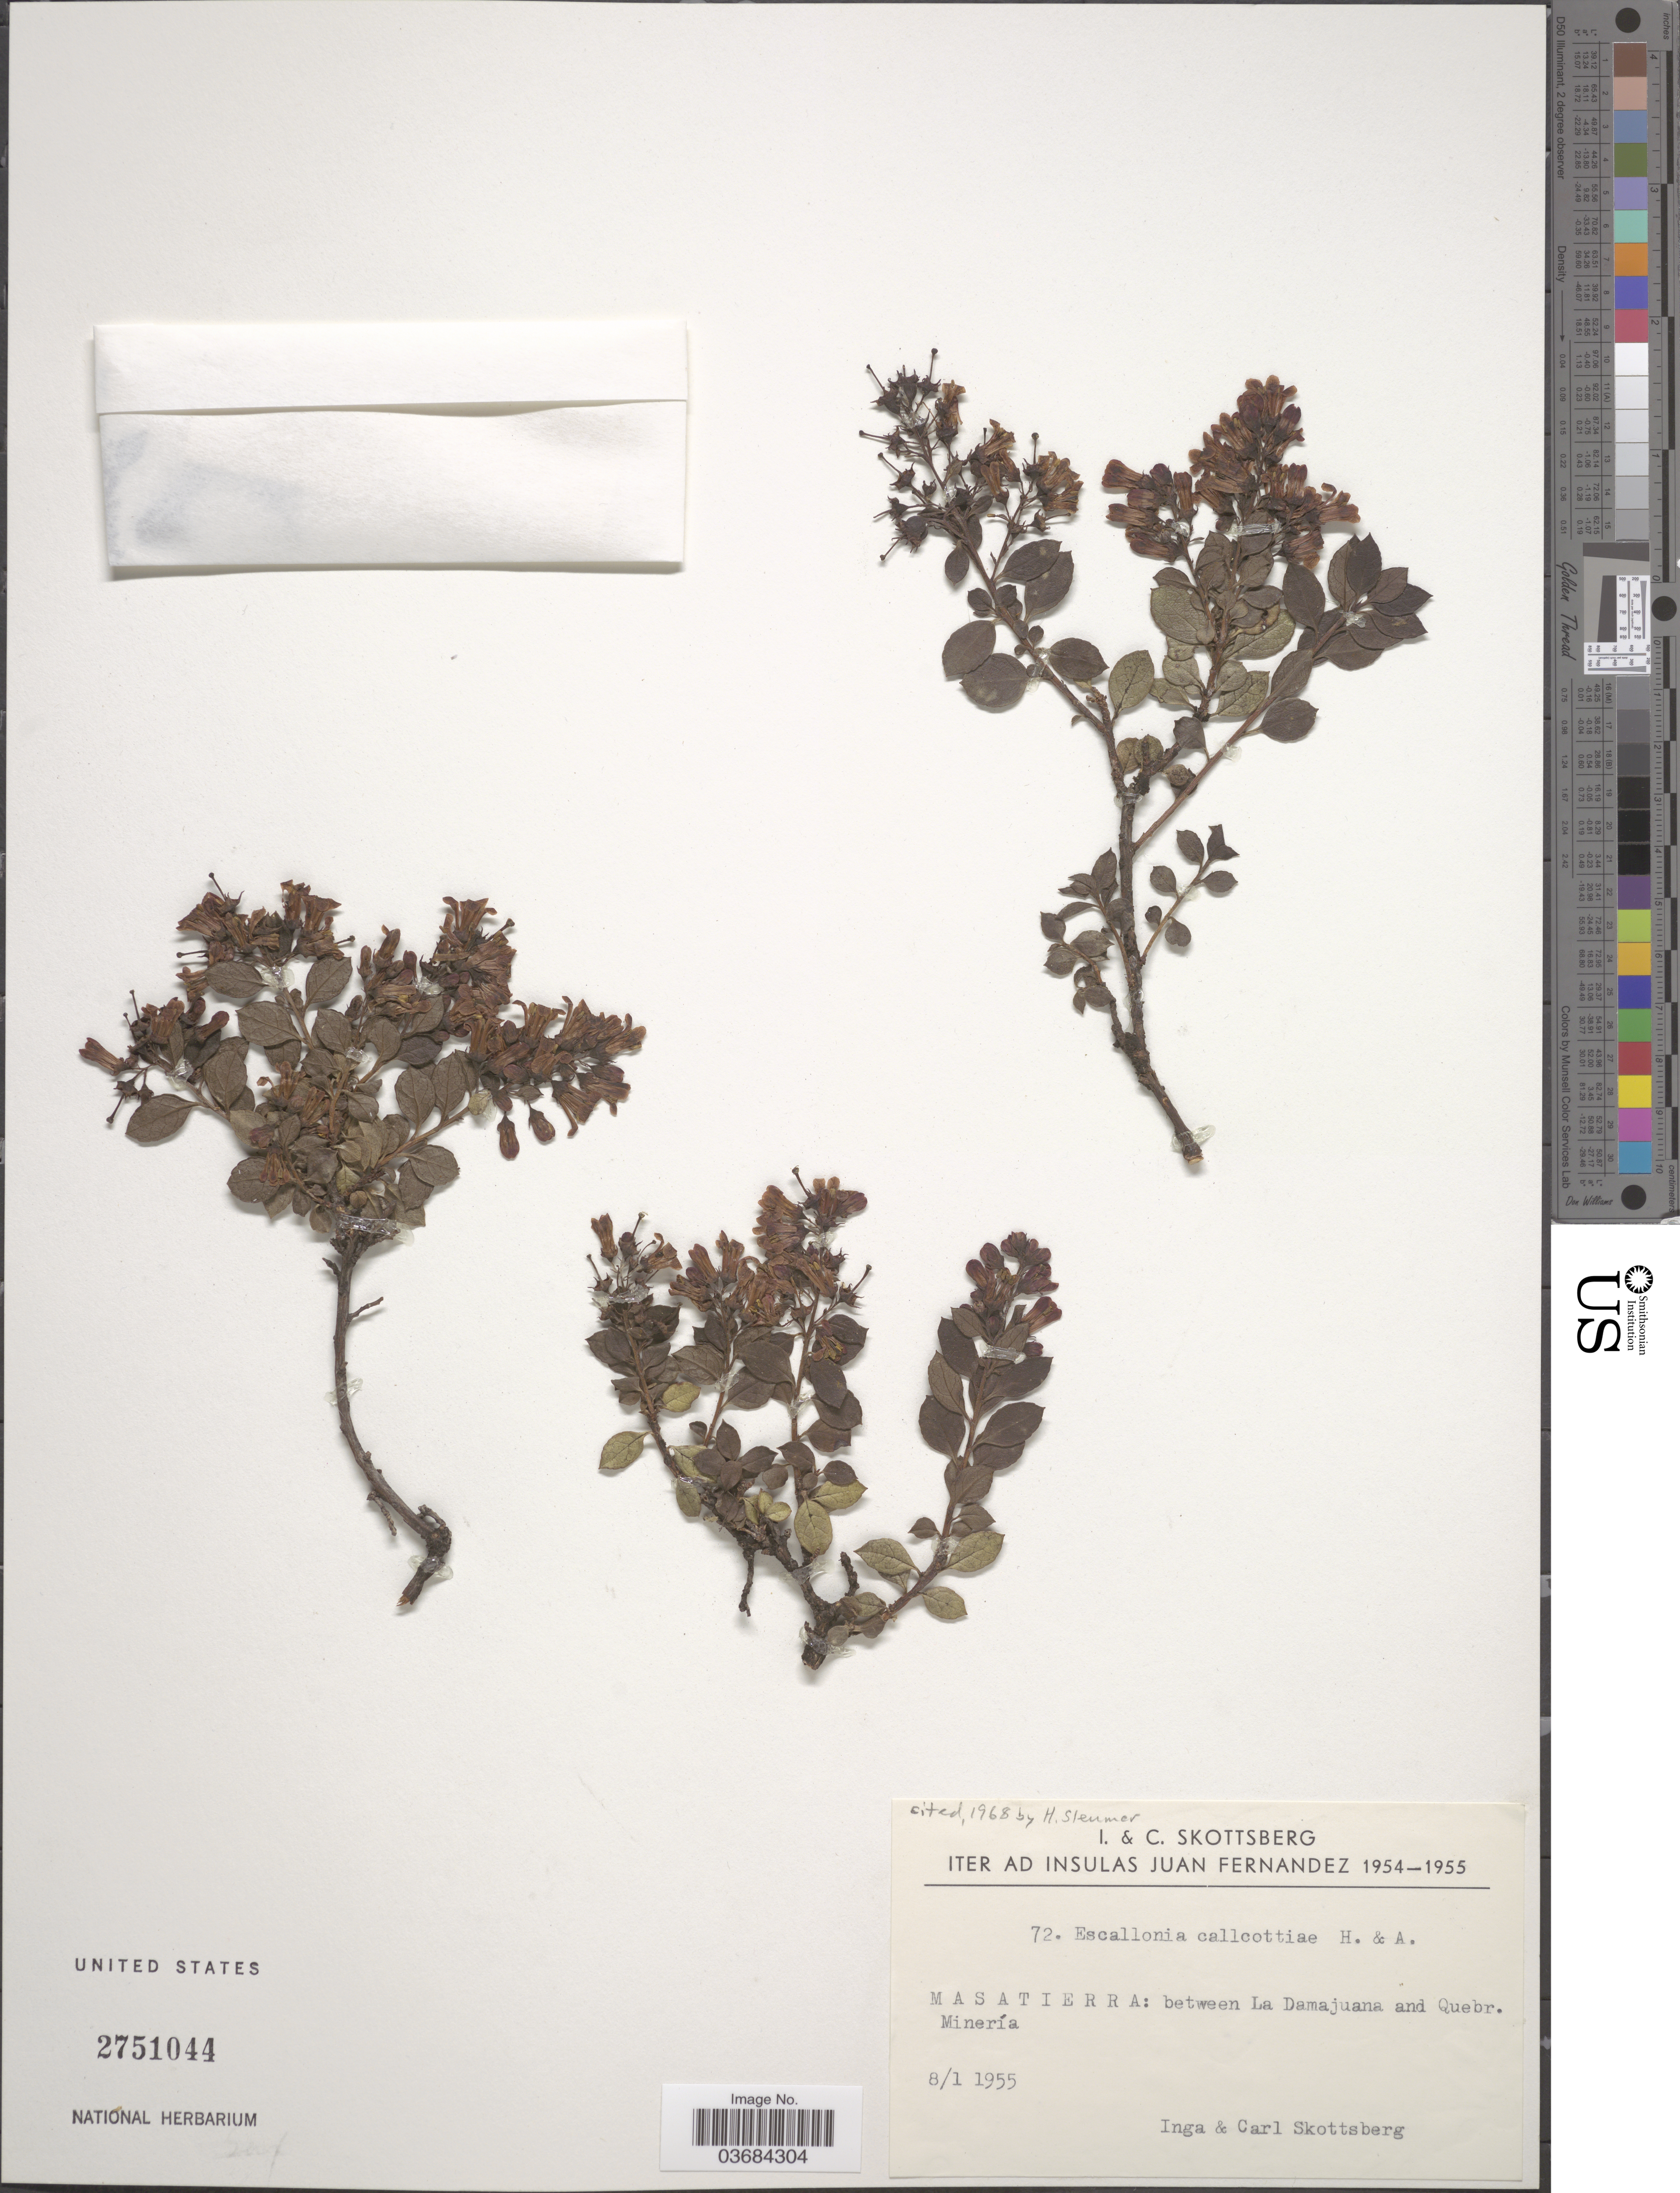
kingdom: Plantae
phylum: Tracheophyta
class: Magnoliopsida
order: Escalloniales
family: Escalloniaceae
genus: Escallonia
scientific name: Escallonia callcottiae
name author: Hook. & Arn.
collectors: I. Skottsberg & C. Skottsberg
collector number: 72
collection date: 1955-01-08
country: Chile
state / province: Valparaíso (V)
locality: Iter ad Insulas Juan Fernandez 1954-1955. Masatierra: between La Damajuana and Quebr. Minería.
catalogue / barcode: US 2751044